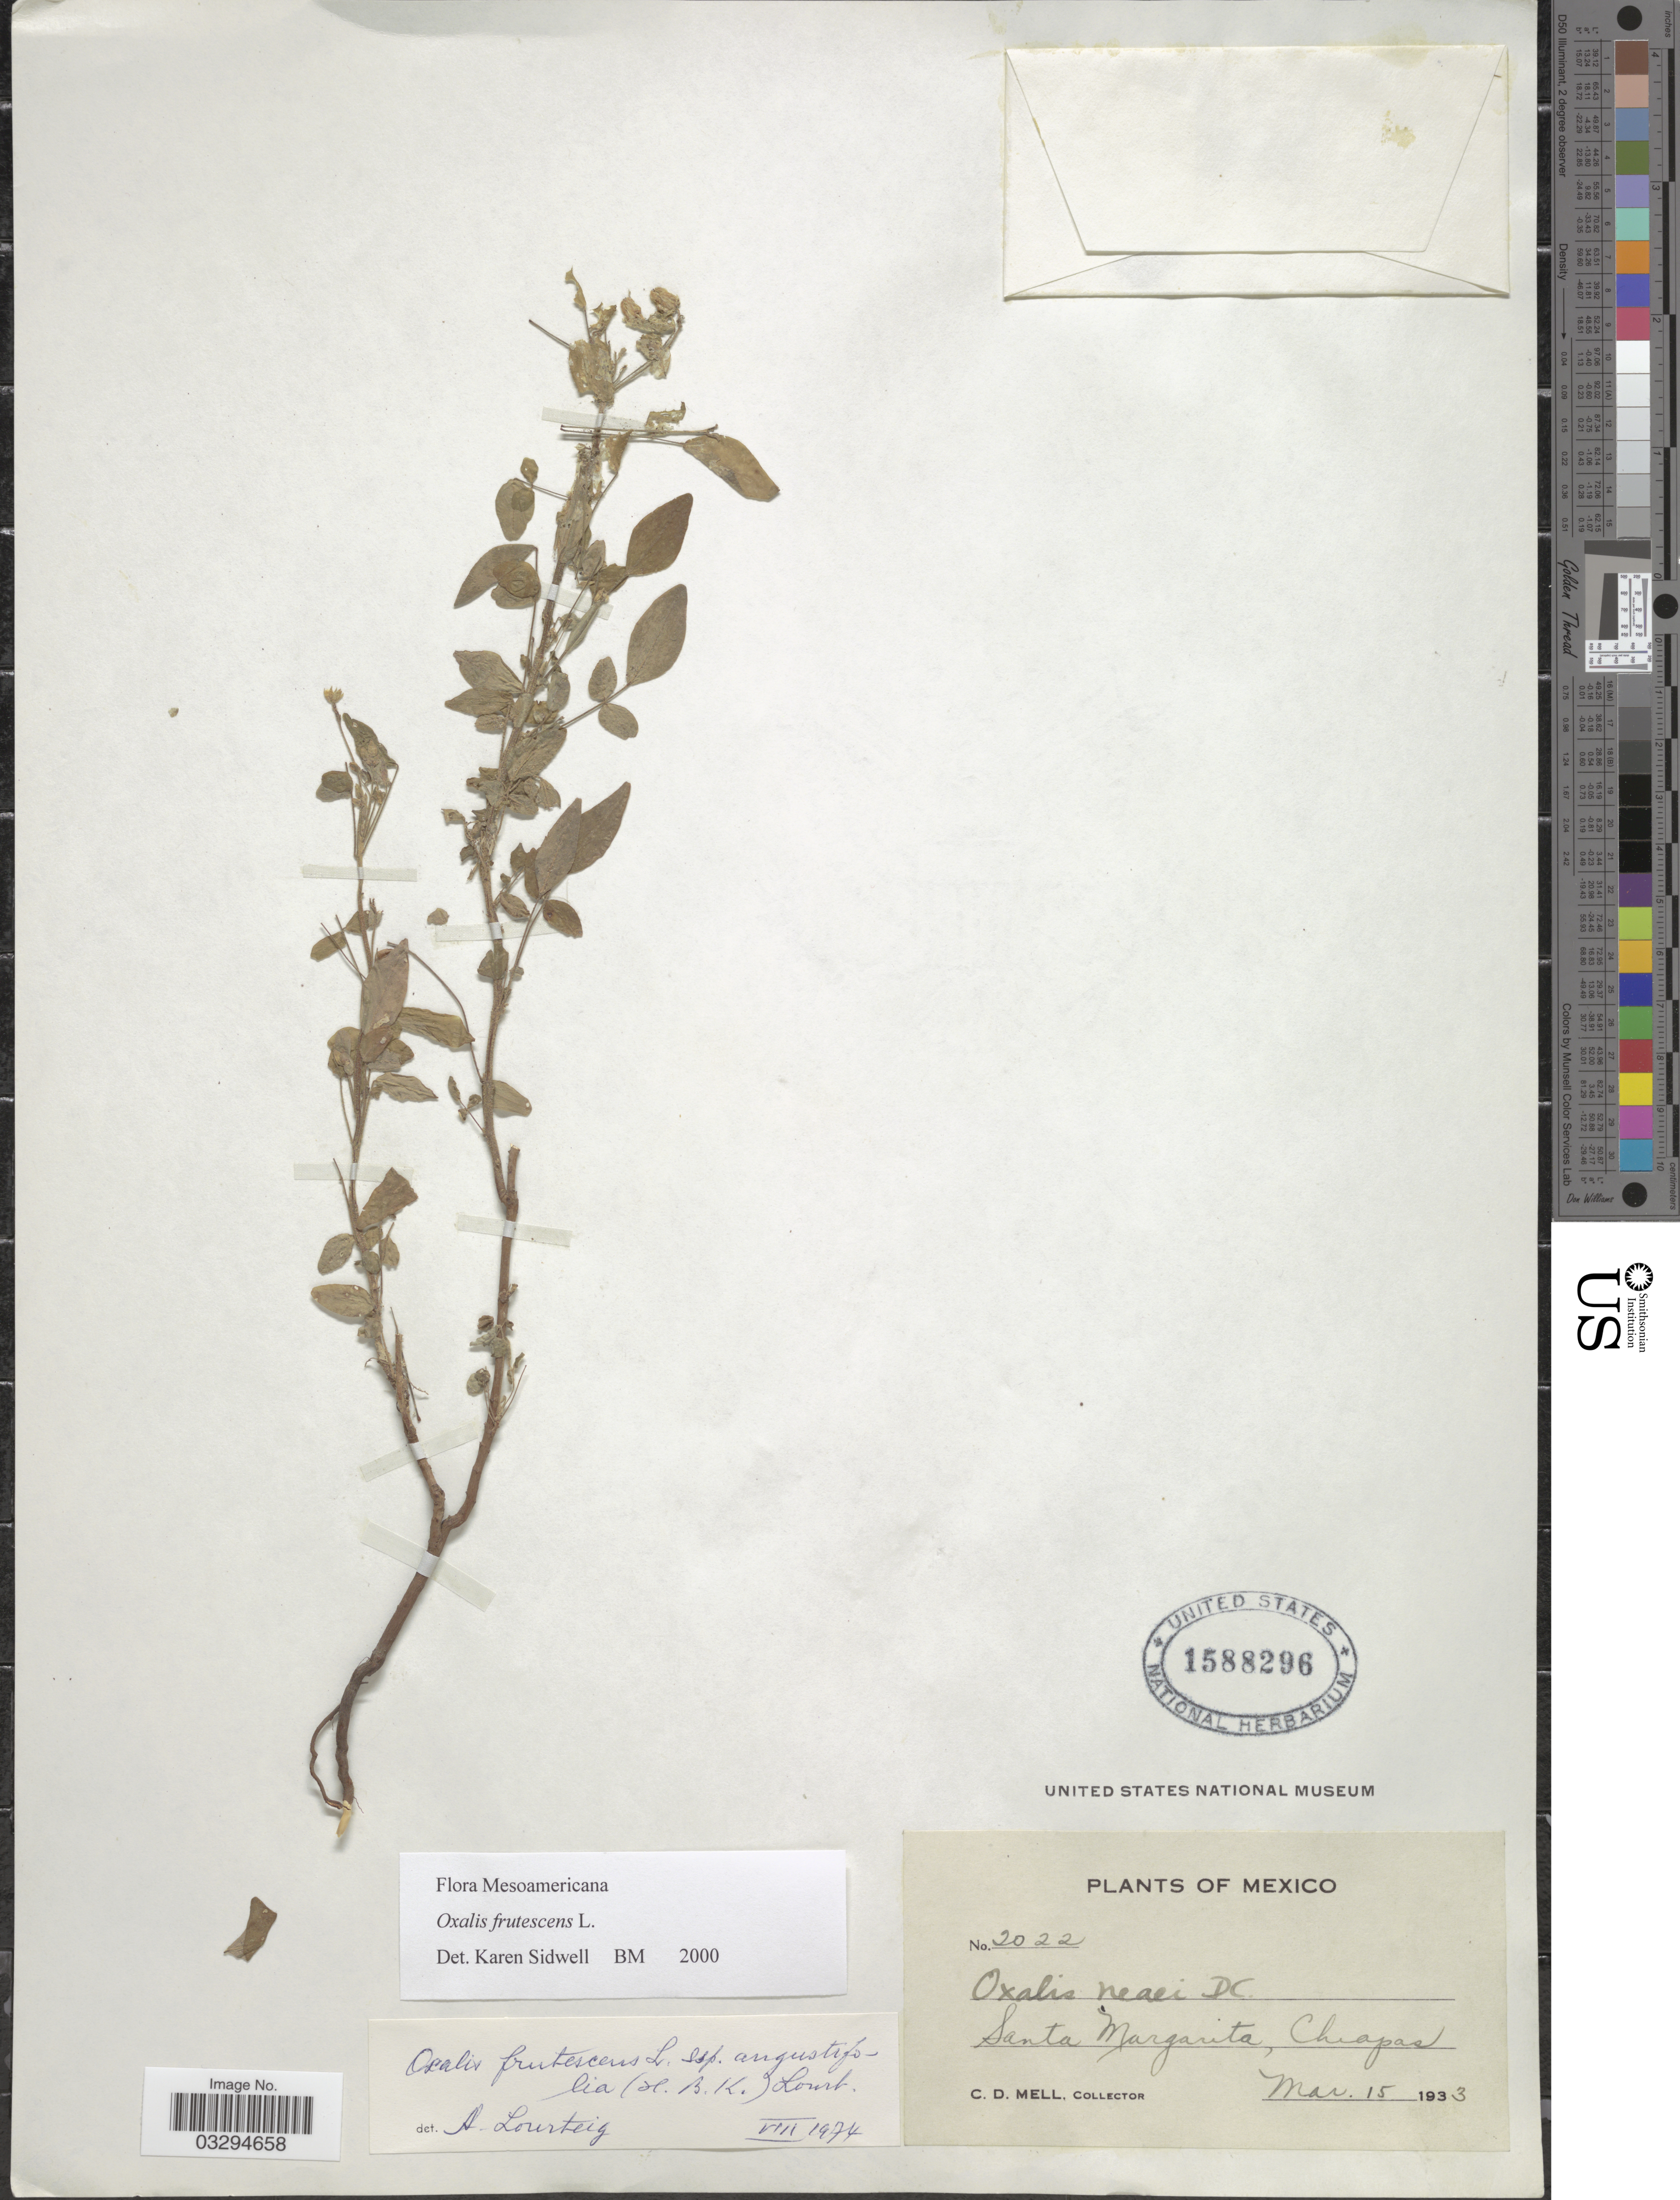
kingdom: Plantae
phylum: Tracheophyta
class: Magnoliopsida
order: Oxalidales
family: Oxalidaceae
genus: Oxalis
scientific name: Oxalis frutescens subsp. angustifolia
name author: (Kunth) Lourteig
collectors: C. D. Mell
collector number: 2022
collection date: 1933-03-15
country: Mexico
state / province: Chiapas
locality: Santa Margarita.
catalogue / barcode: US 1588296